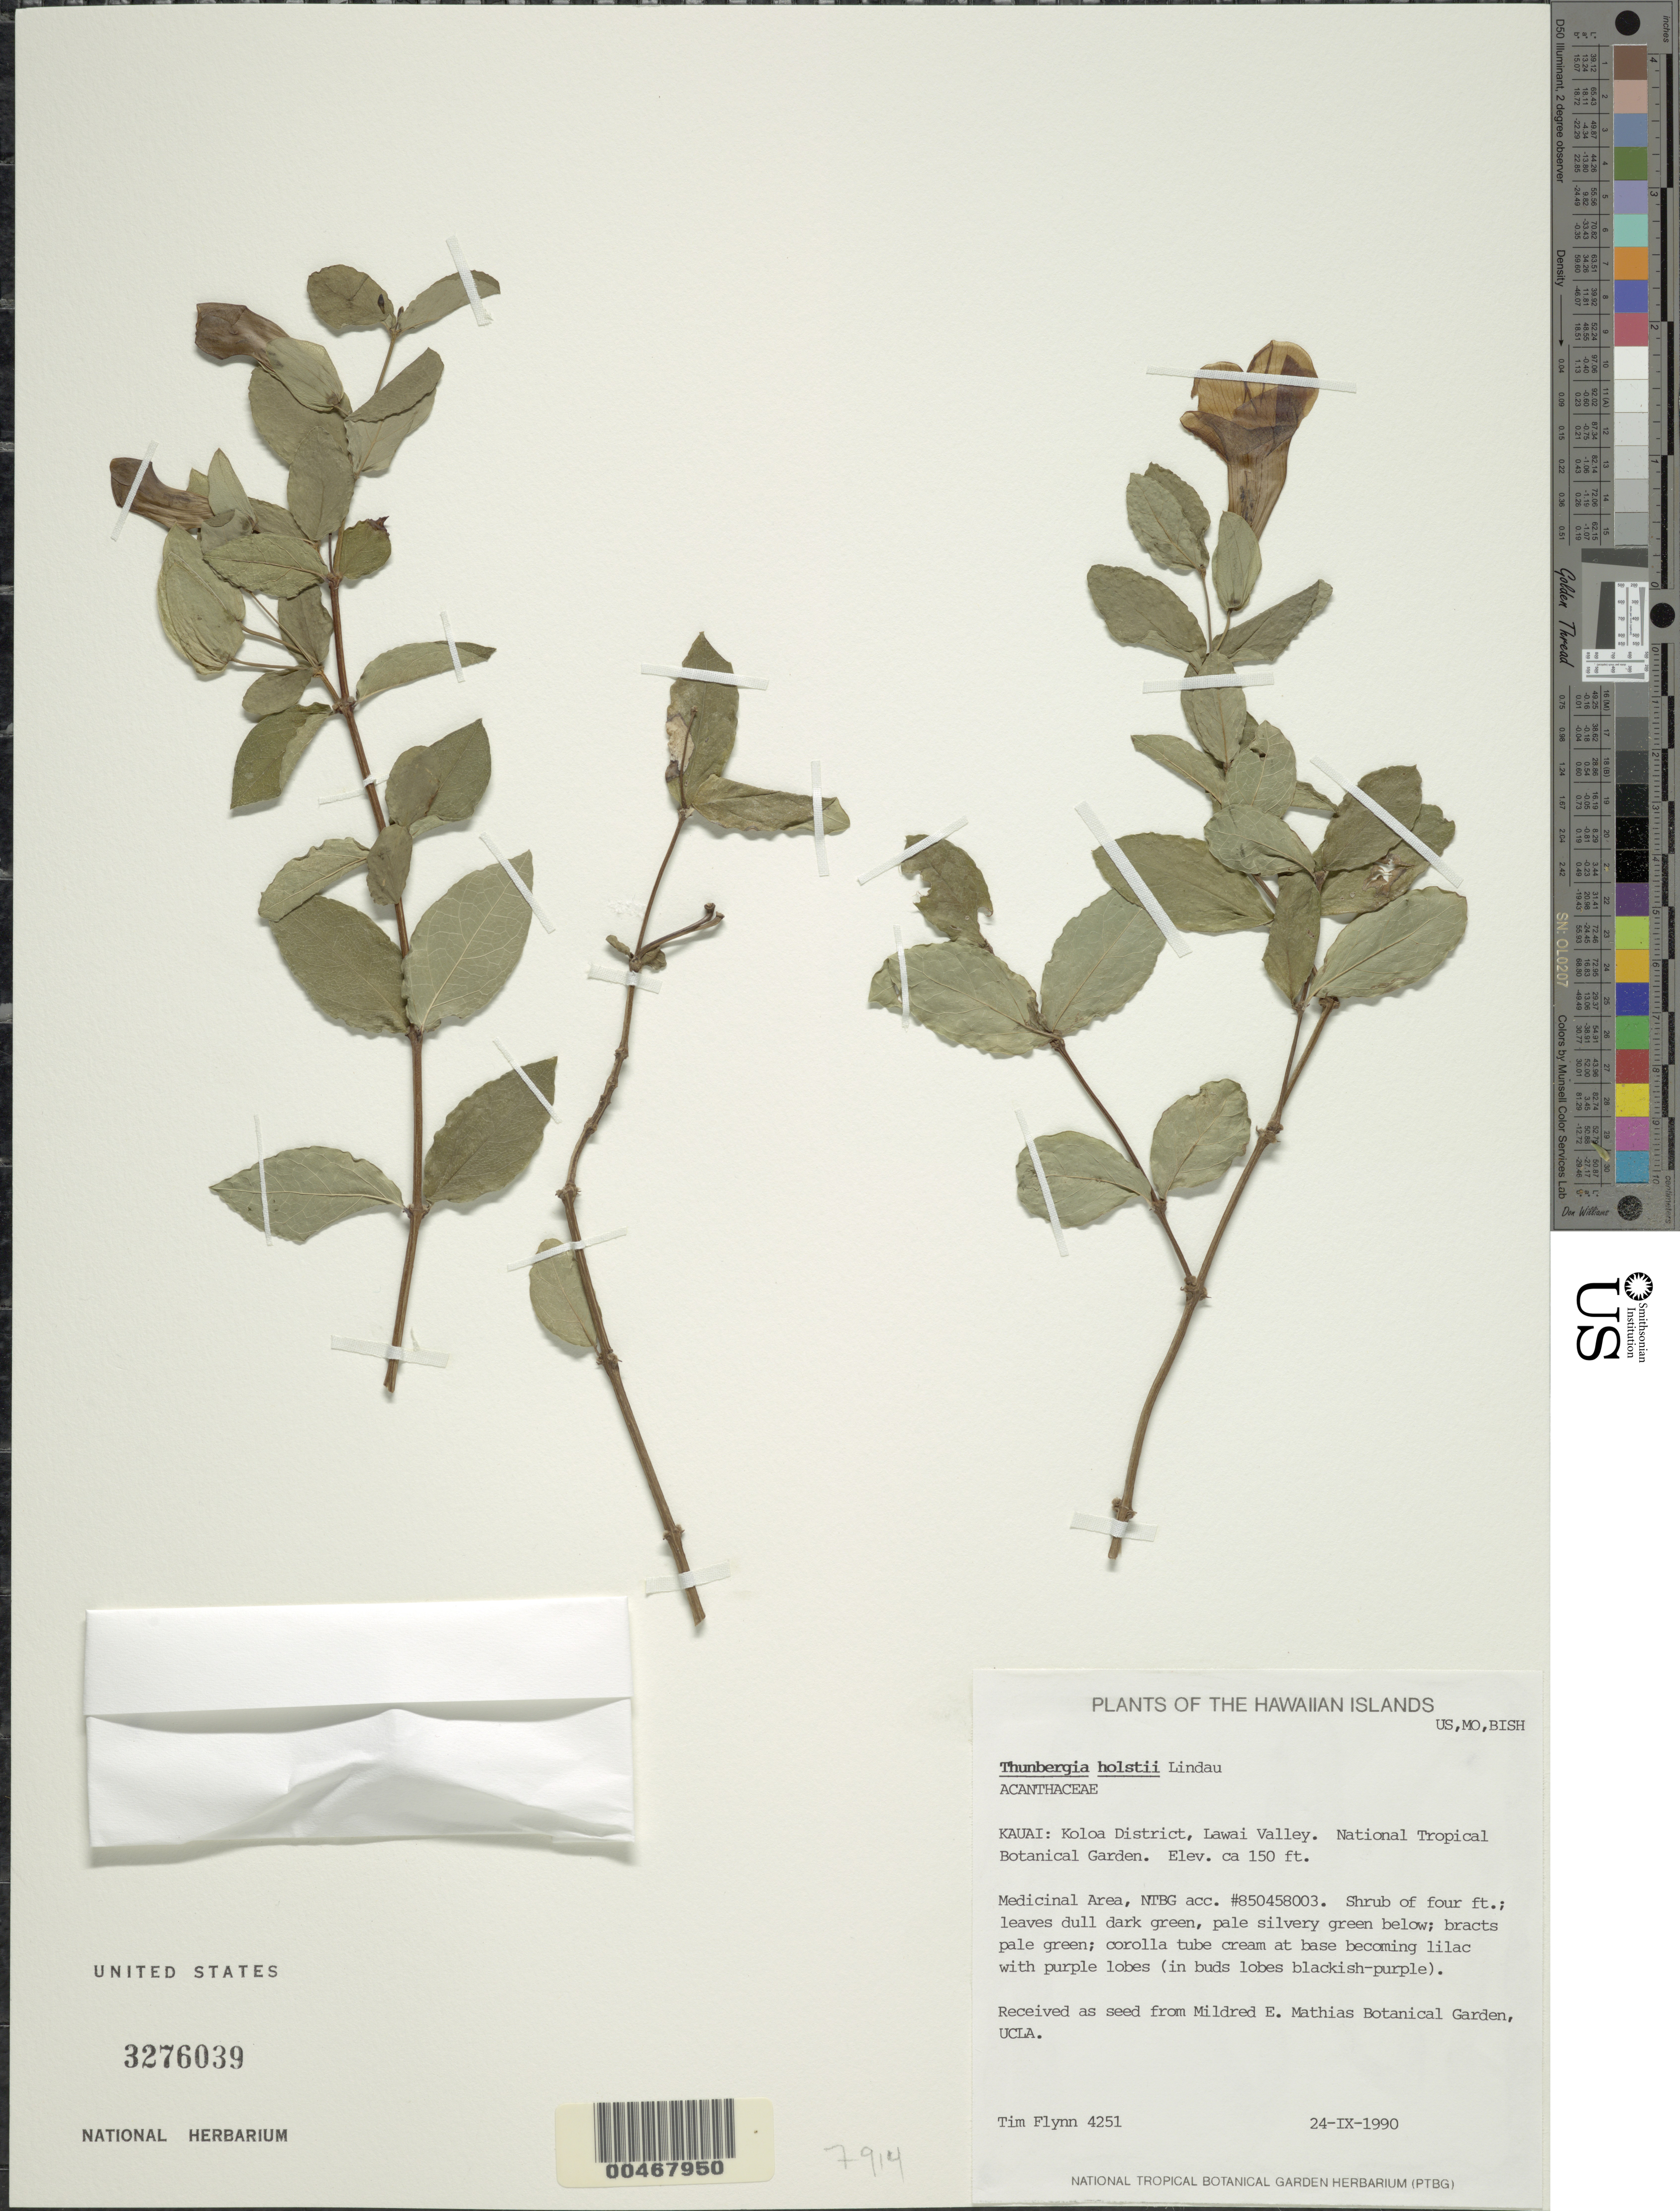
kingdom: Plantae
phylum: Tracheophyta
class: Magnoliopsida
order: Lamiales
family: Acanthaceae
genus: Thunbergia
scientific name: Thunbergia holstii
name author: Lindau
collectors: T. W. Flynn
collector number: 4251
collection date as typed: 24 Sep 1990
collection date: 1990-09-24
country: United States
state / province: Hawaii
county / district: Kauai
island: Kaua'i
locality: Koloa Dist., Lawai Valley, National Tropical Botanical Garden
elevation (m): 46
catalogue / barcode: US 3276039